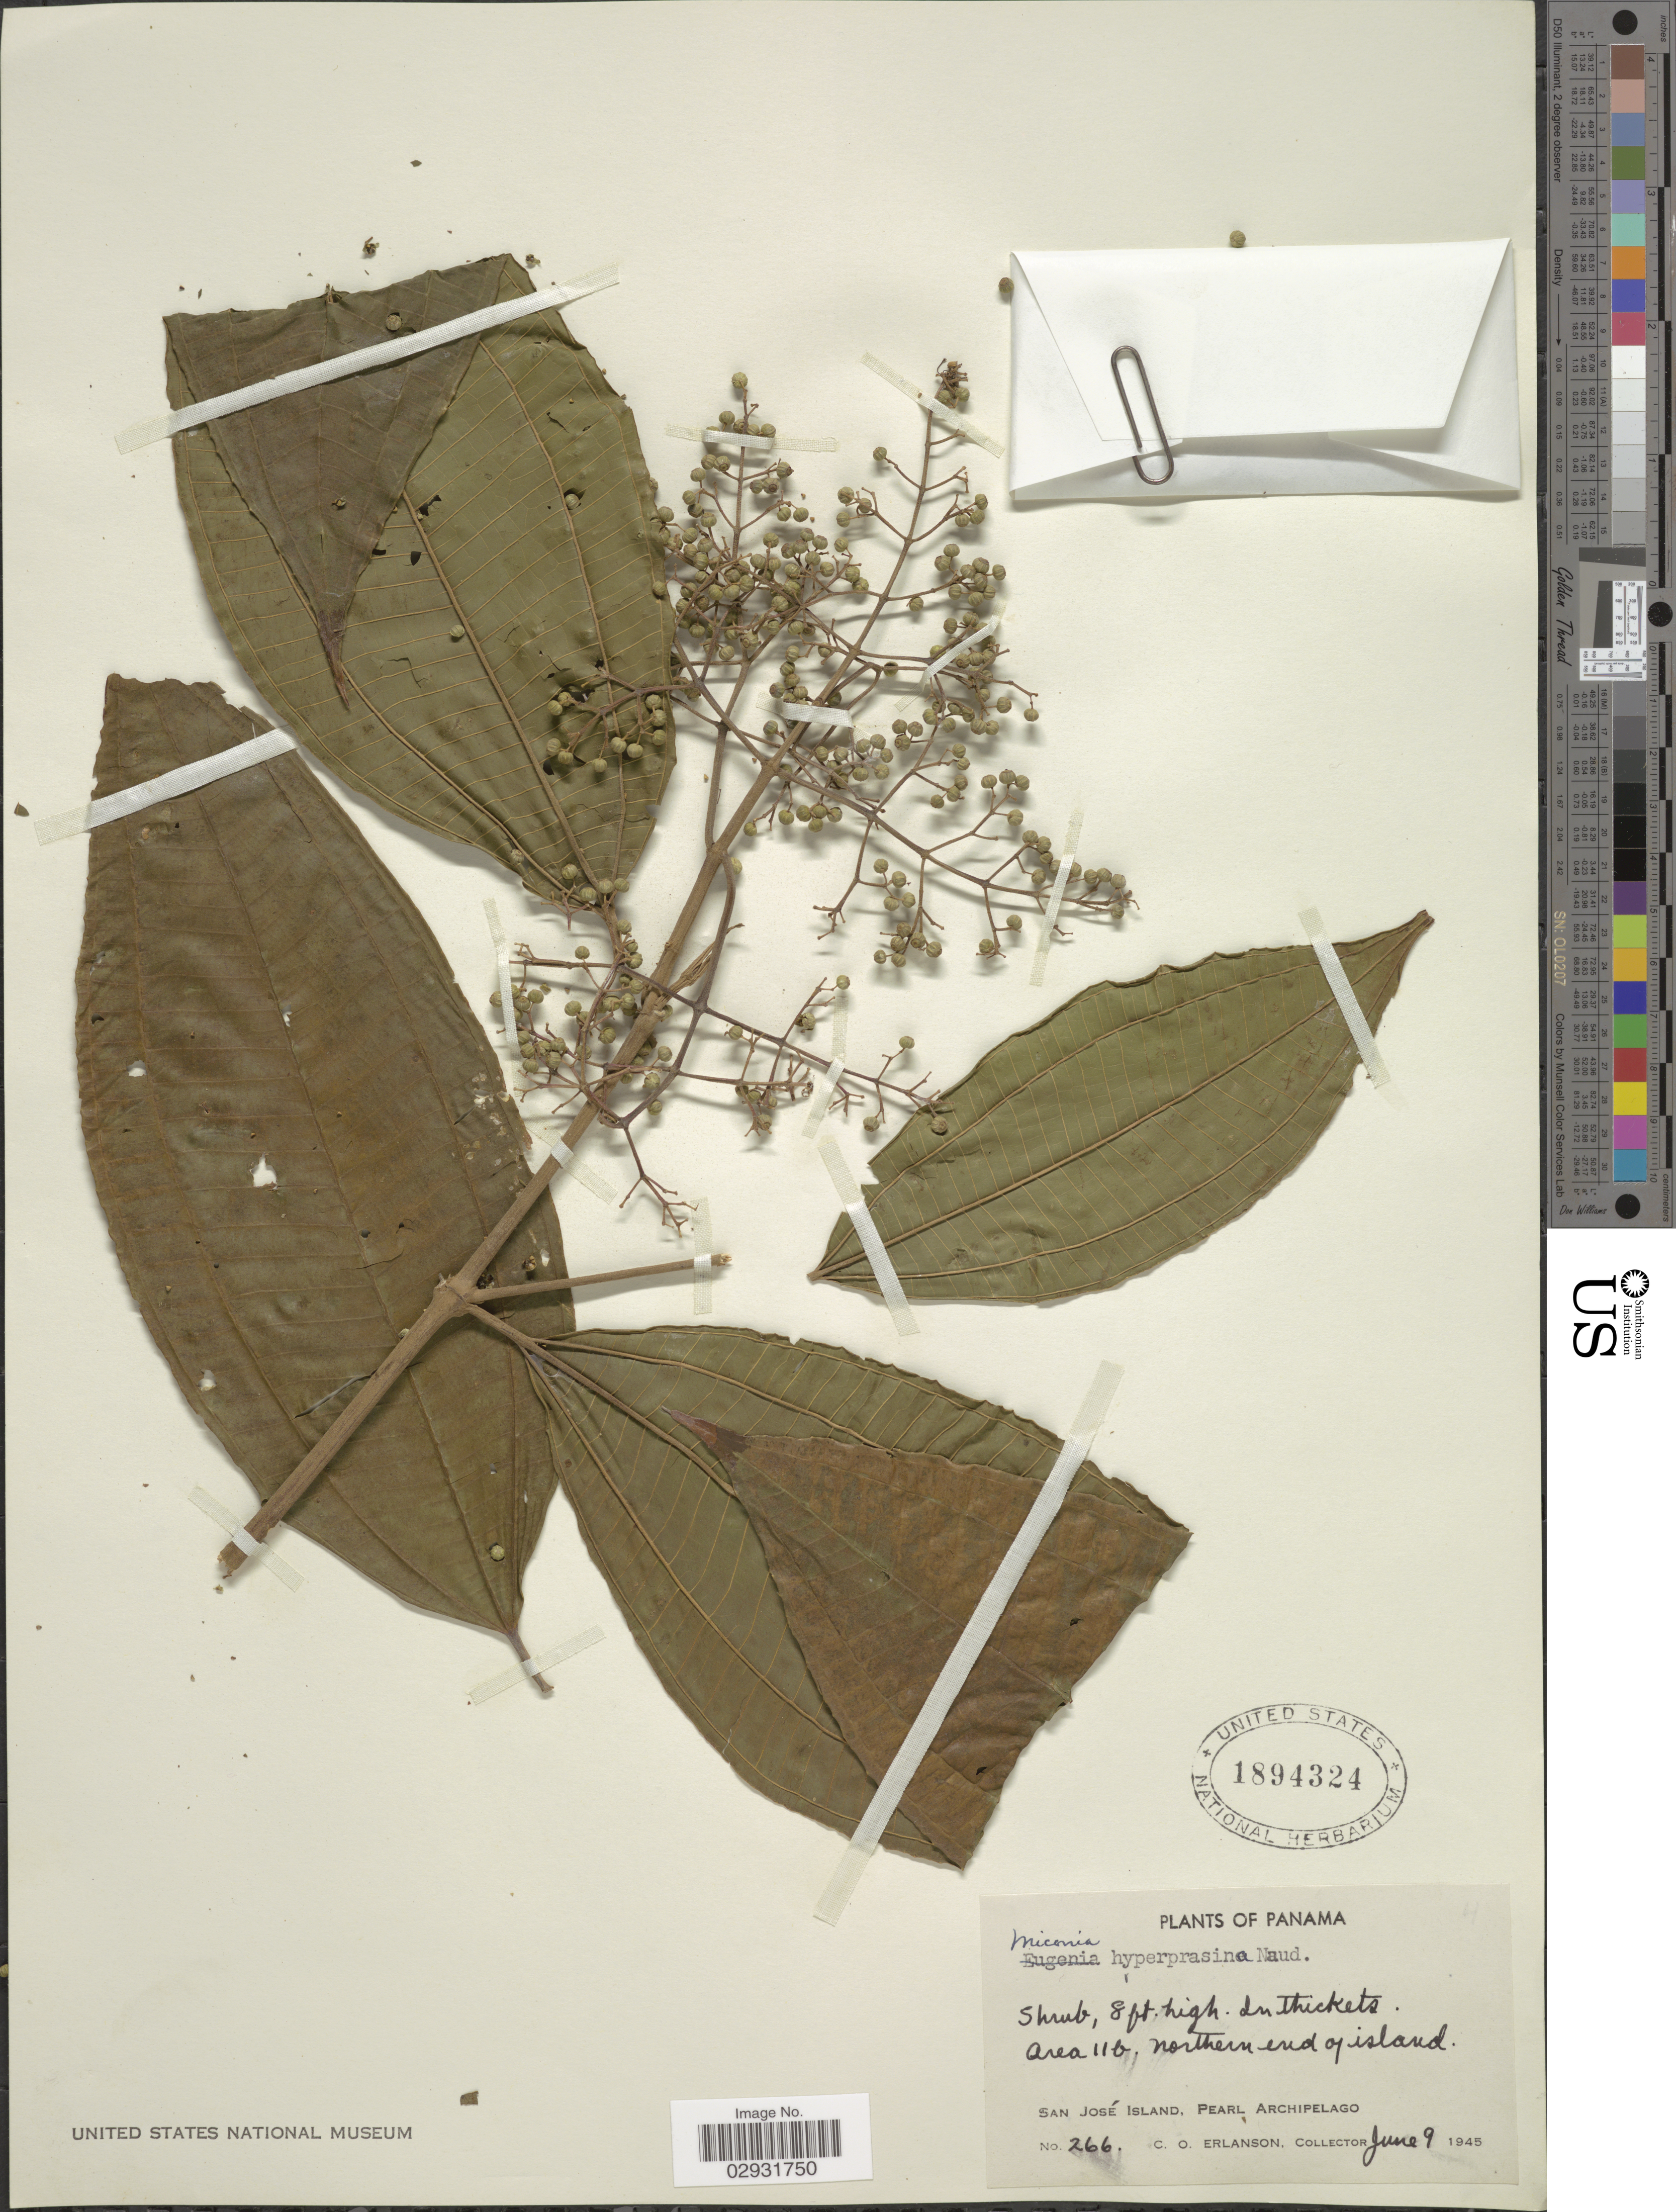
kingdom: Plantae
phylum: Tracheophyta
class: Magnoliopsida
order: Myrtales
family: Melastomataceae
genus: Miconia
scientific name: Miconia affinis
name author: DC.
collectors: C. O. Erlanson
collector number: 266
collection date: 1945-06-09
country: Panama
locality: Area 11b. Northern end of island. San José Island. Pearl Archipelago.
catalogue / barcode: US 1894324